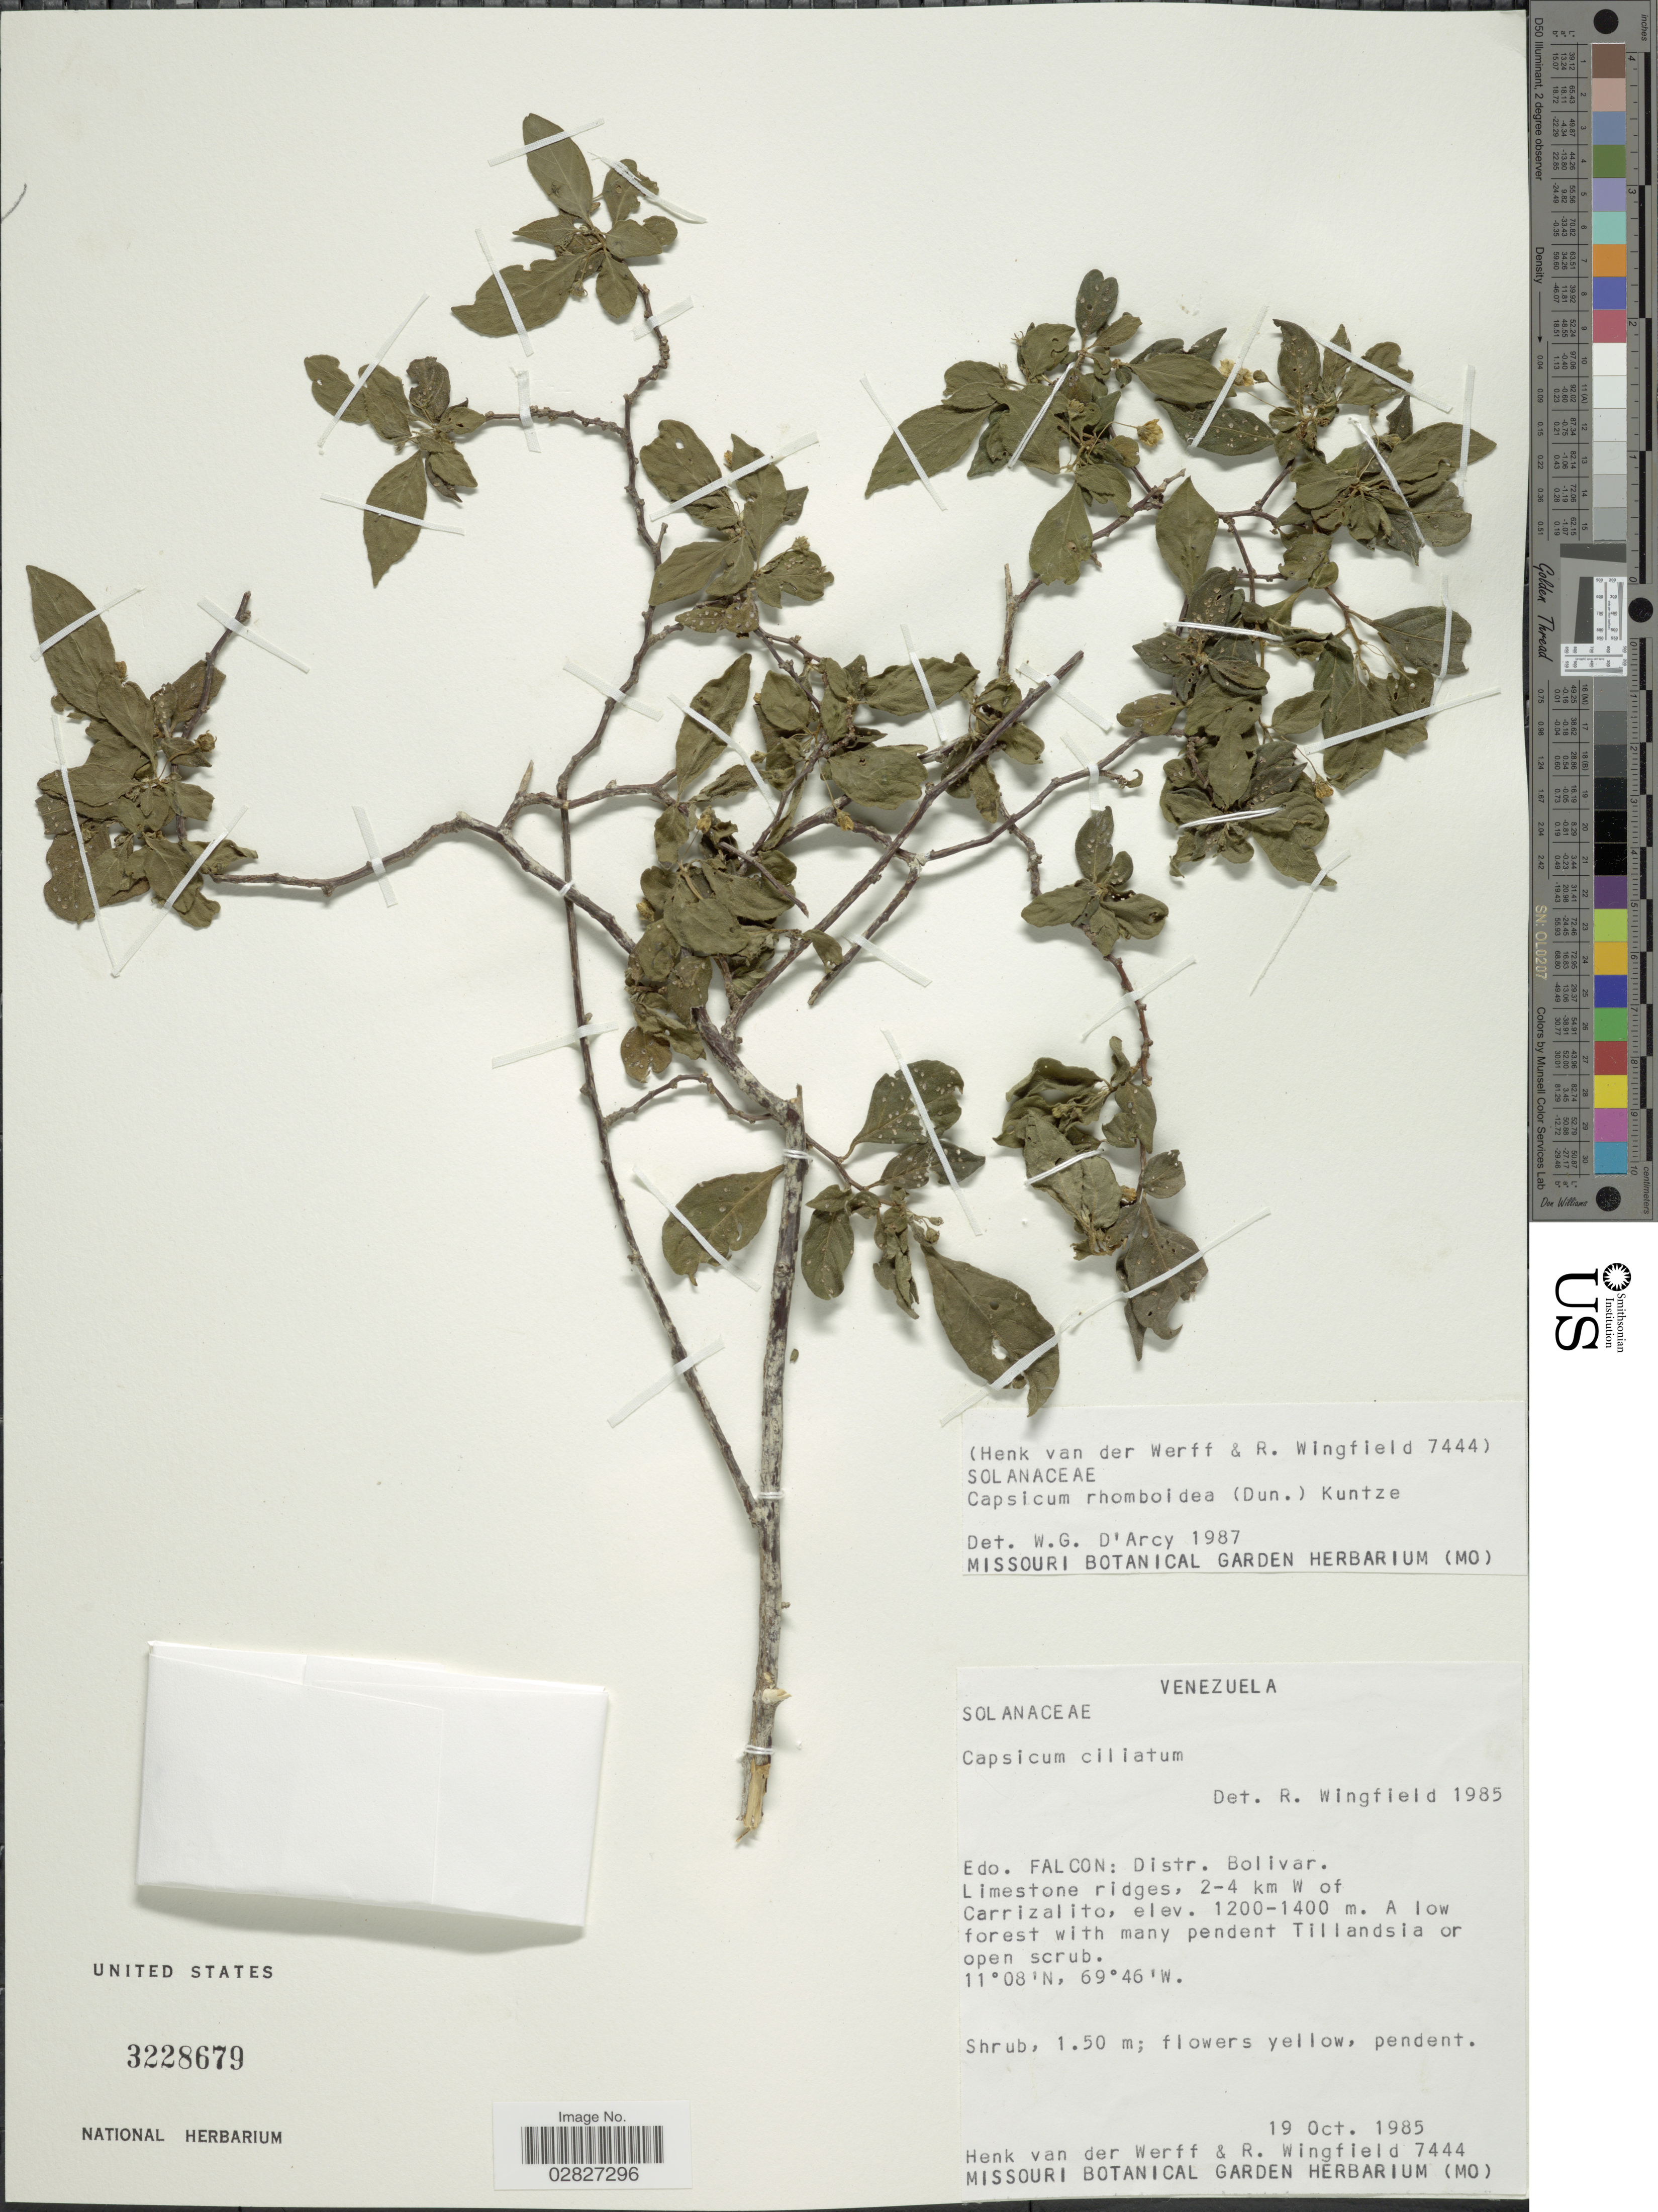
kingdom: Plantae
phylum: Tracheophyta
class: Magnoliopsida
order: Solanales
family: Solanaceae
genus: Capsicum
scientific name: Capsicum rhomboideum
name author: (Humb. & Bonpl. ex Dunal) Kuntze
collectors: H. van der Werff & R. Wingfield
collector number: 7444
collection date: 1985-10-19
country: Venezuela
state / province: Falcón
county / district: Bolívar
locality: Edo. Falcon: Distr. Bolivar. Limestone ridges, 2-4 km W of Carrizalito.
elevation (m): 1200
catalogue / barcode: US 3228679